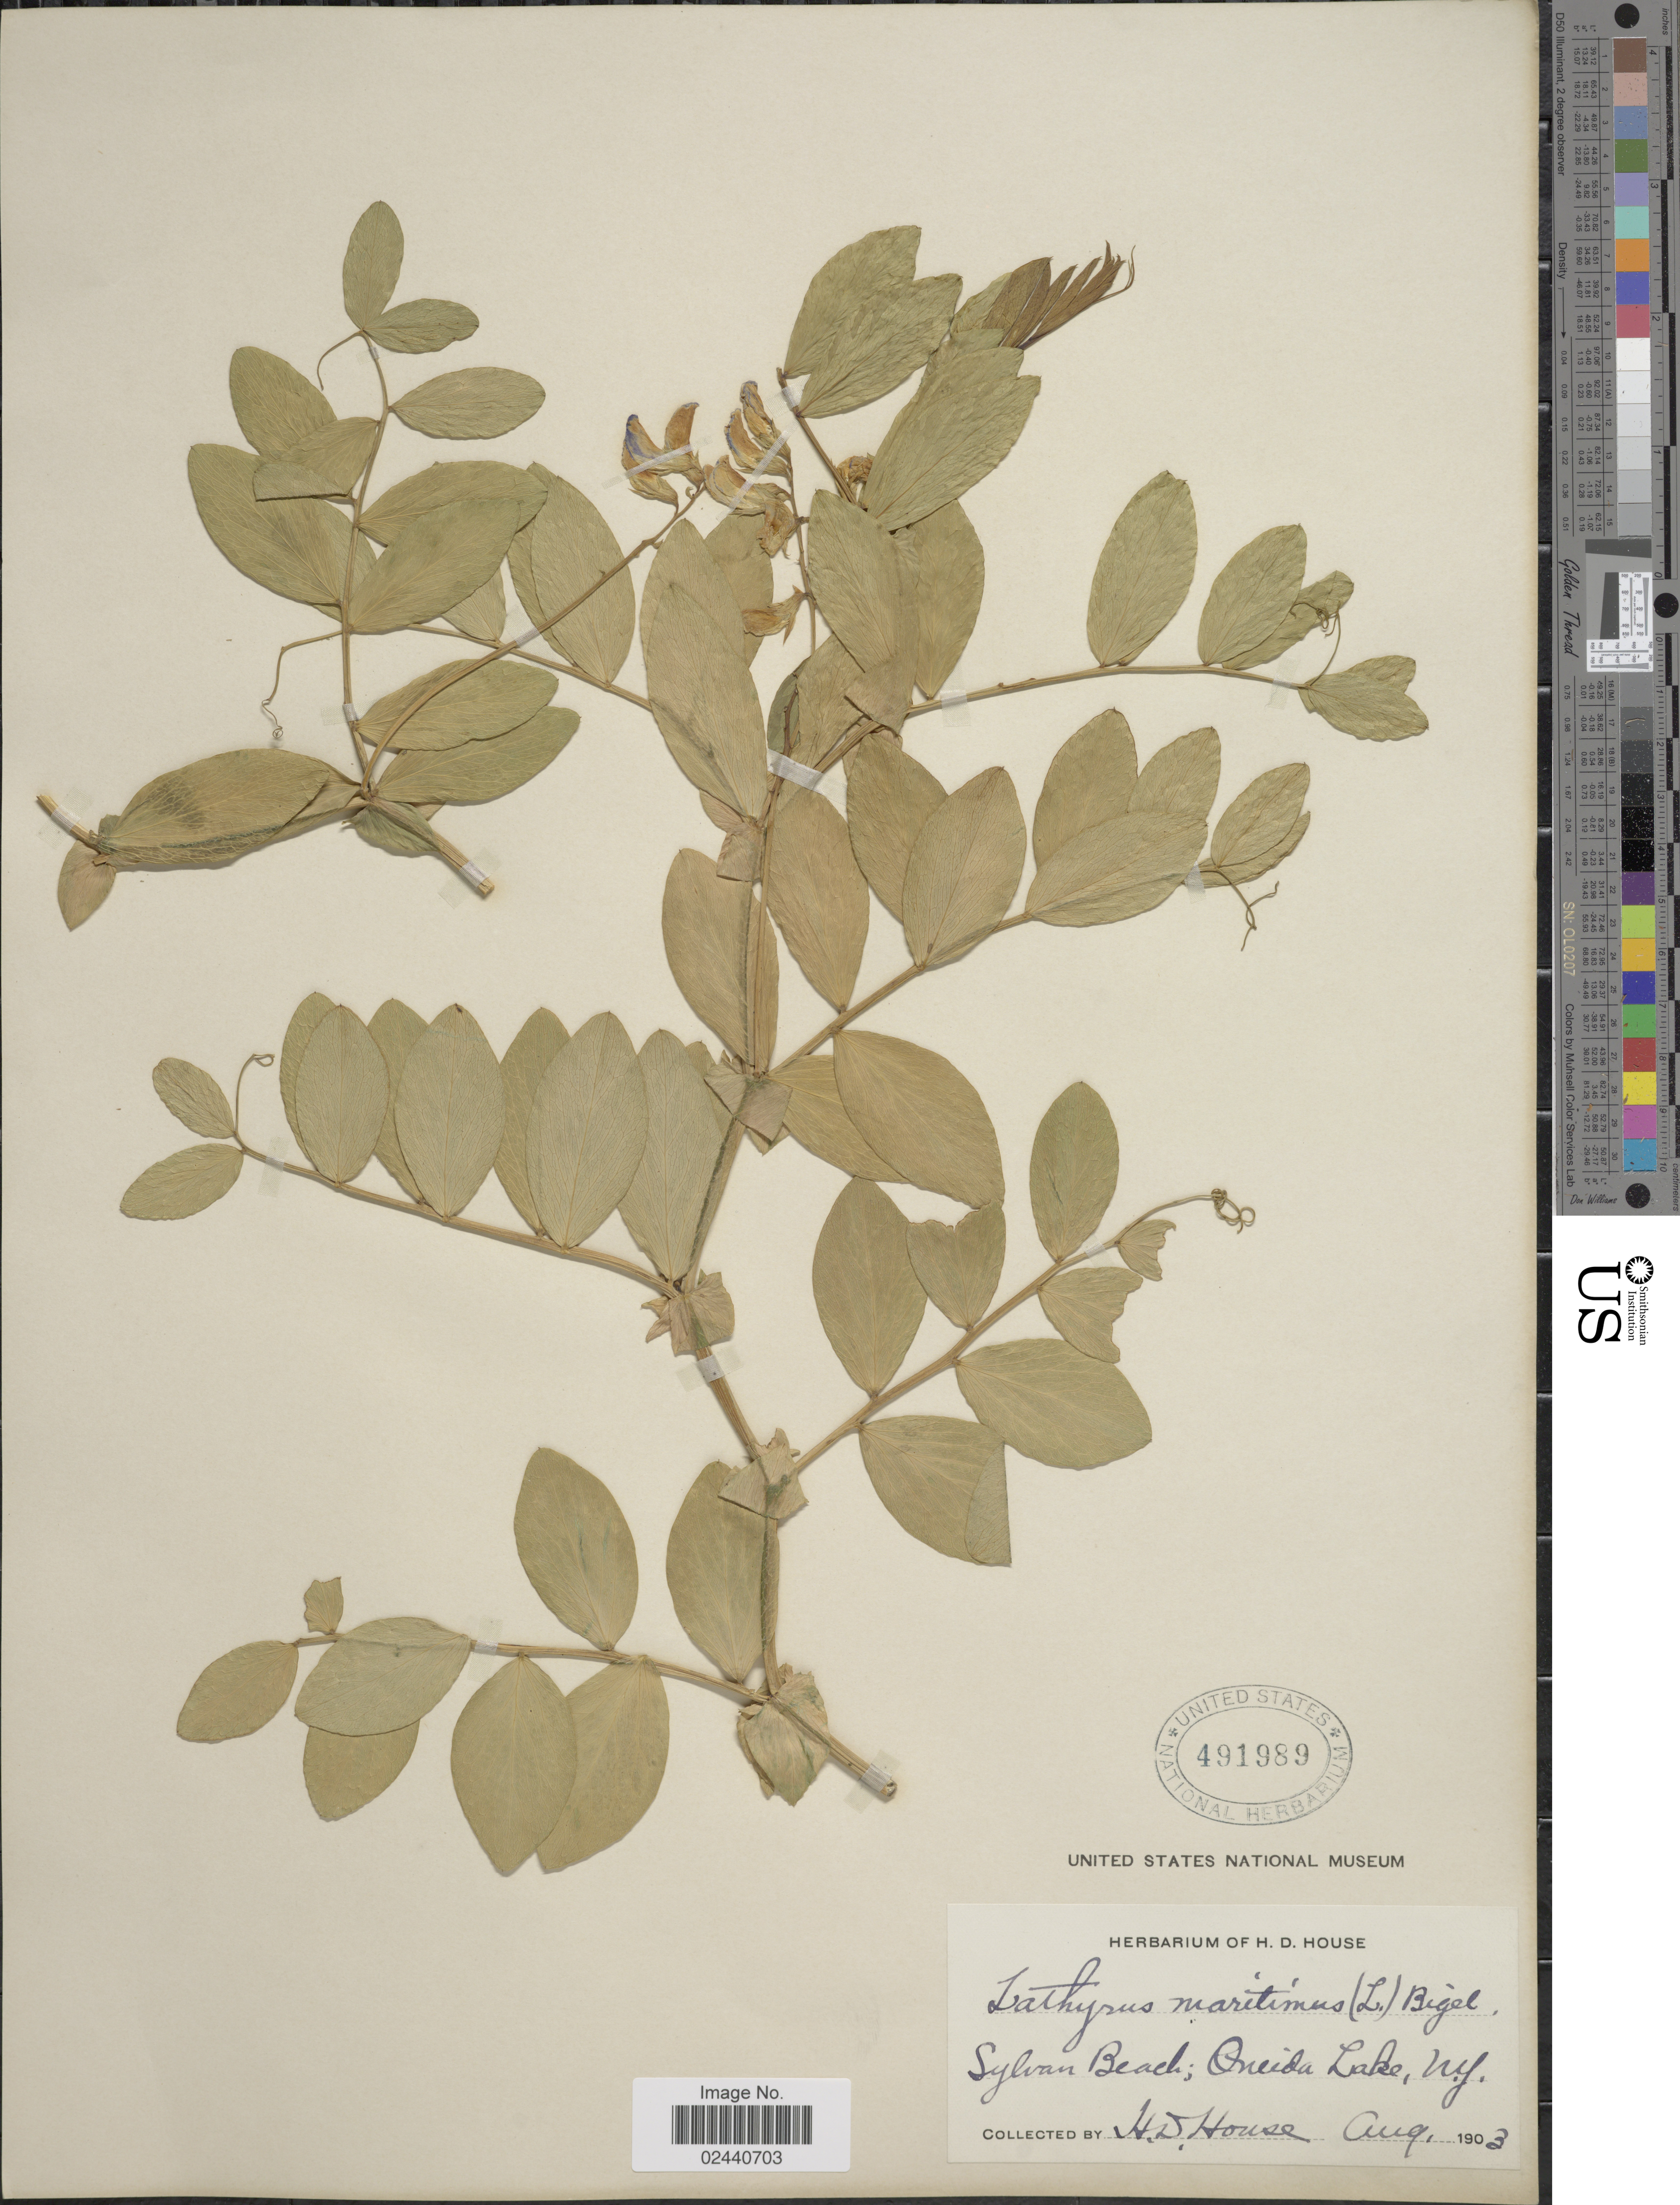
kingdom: Plantae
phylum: Tracheophyta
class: Magnoliopsida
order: Fabales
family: Fabaceae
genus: Lathyrus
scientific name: Lathyrus japonicus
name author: Willd.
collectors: H. D. House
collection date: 1903-08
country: United States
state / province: New York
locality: Sylvan Beach, Oneida Lake,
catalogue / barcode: US 491989